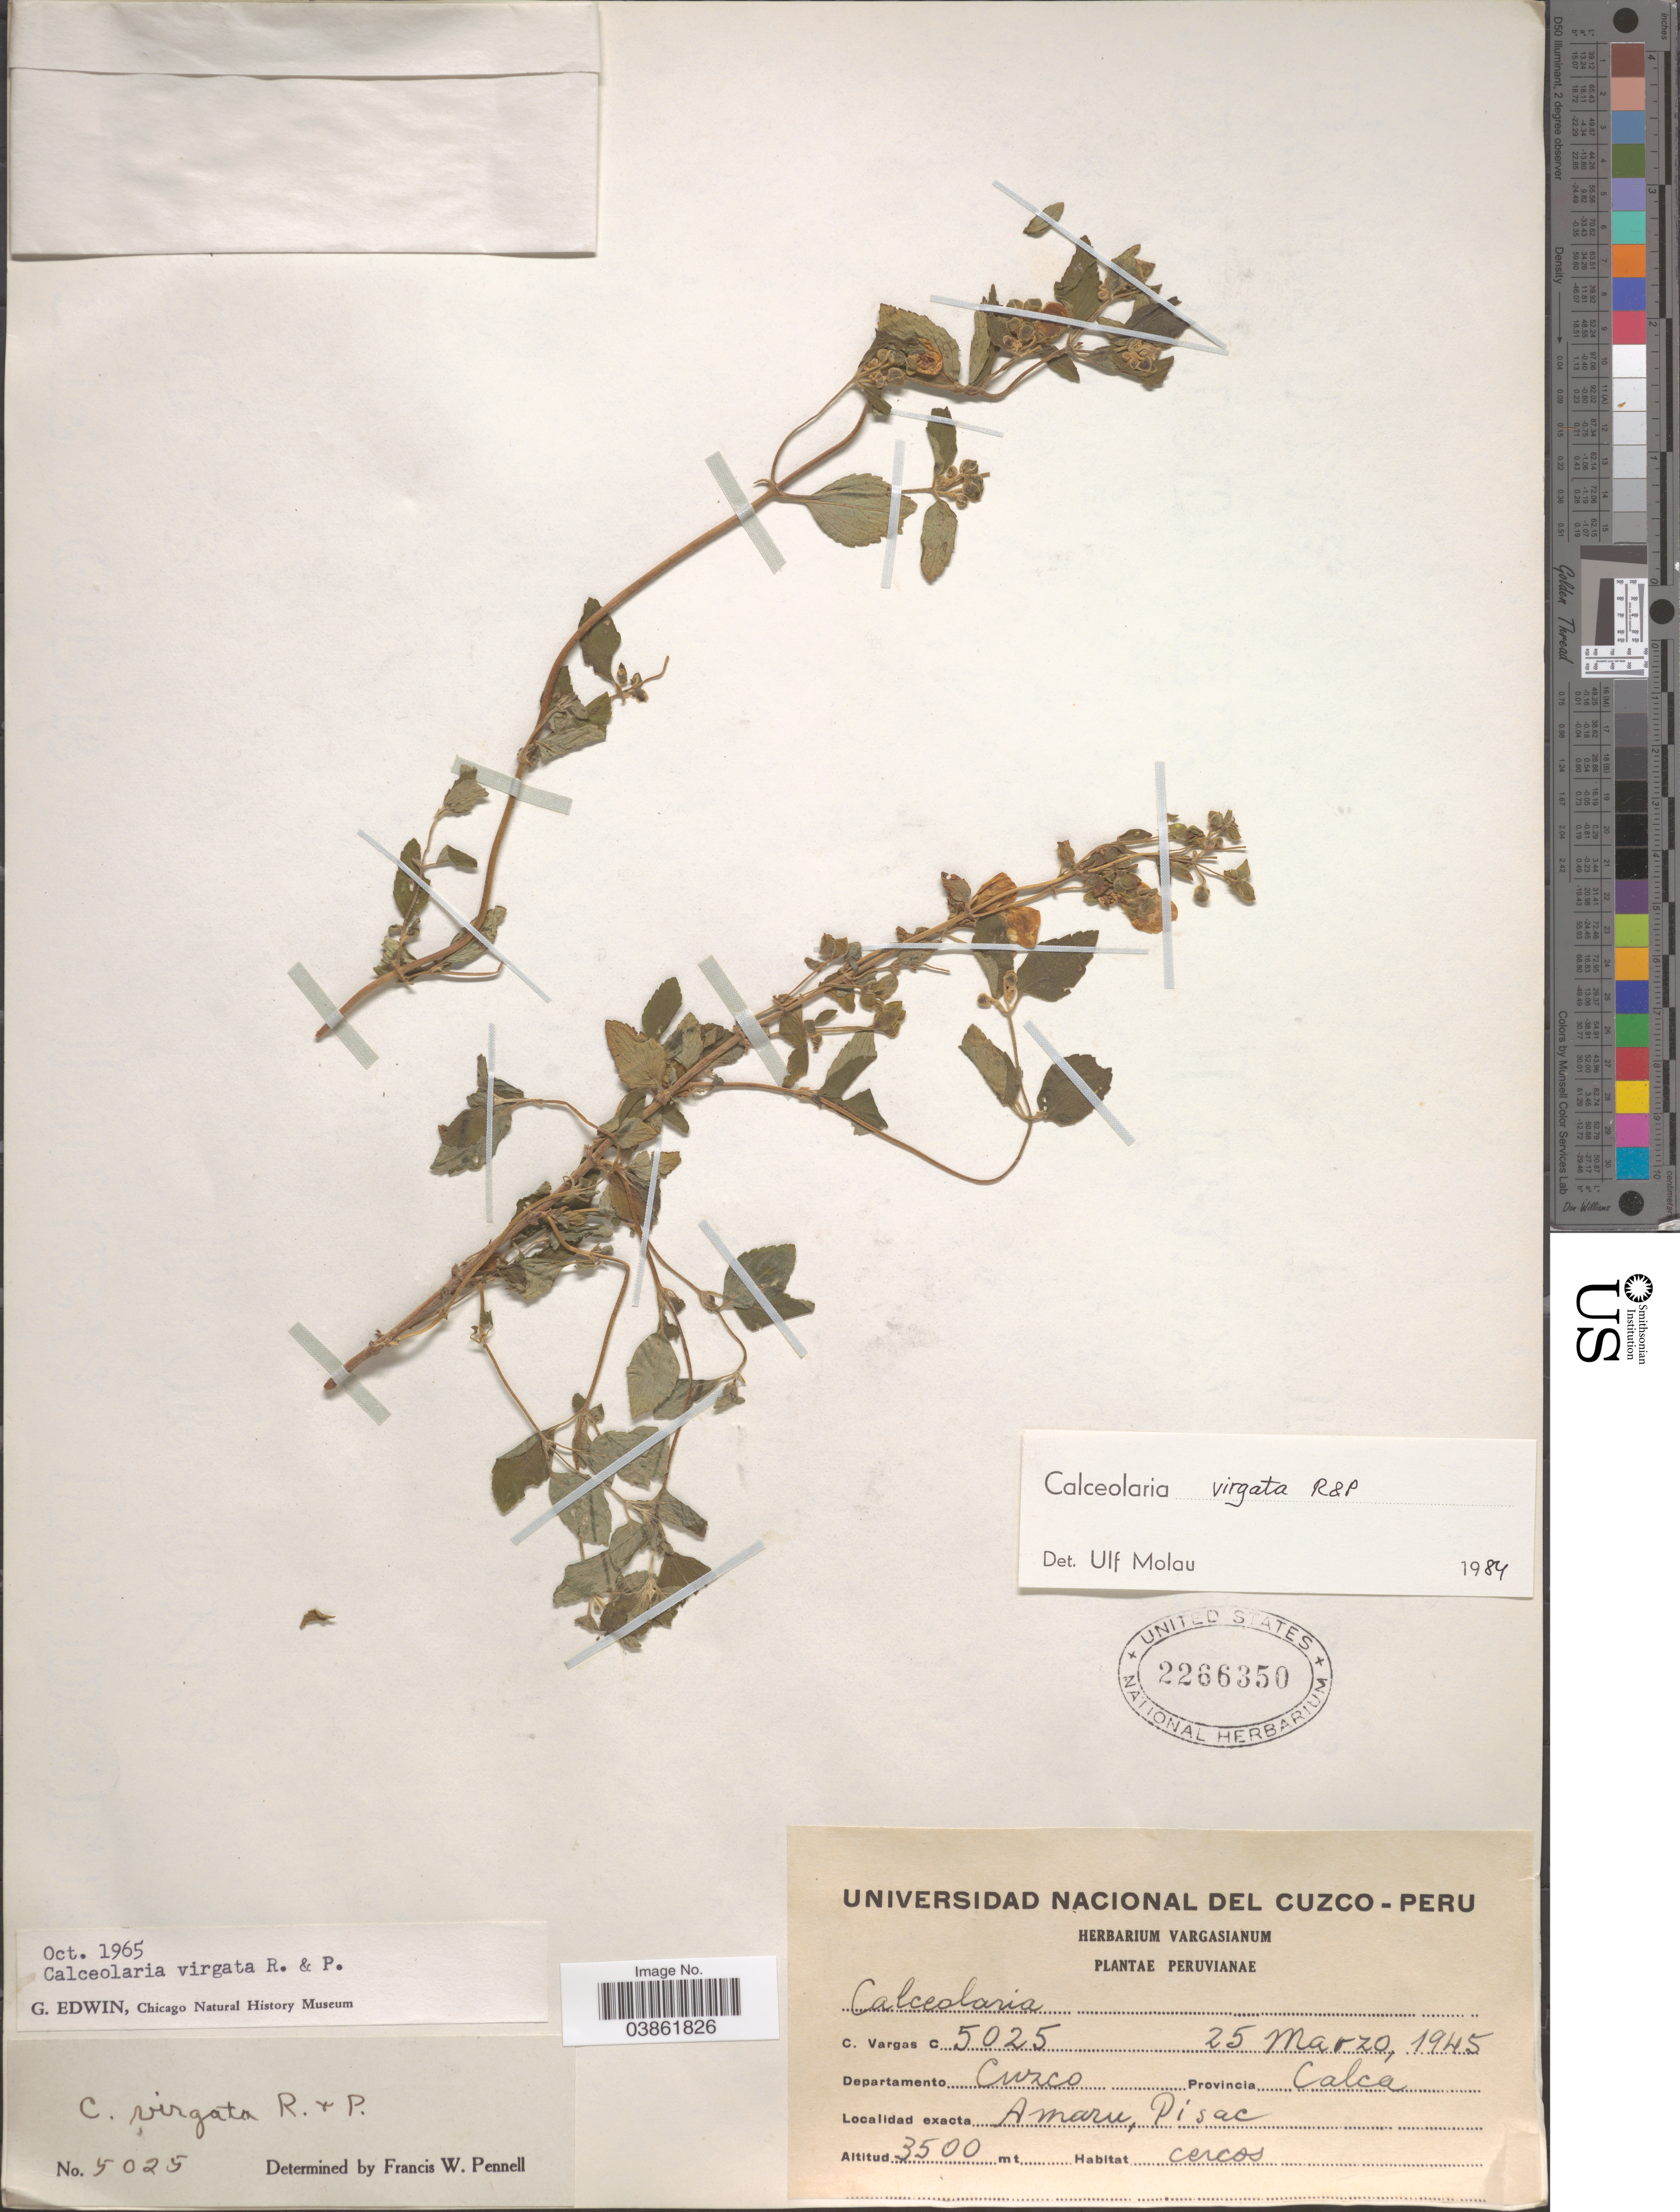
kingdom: Plantae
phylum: Tracheophyta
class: Magnoliopsida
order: Lamiales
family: Calceolariaceae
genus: Calceolaria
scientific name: Calceolaria virgata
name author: Ruiz & Pav.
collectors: C. Vargas Calderón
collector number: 5025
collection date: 1945-03-25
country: Peru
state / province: Cusco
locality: Departamento Cuzco. Provincia Calca. Amaru, Pisac.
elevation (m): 3500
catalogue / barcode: US 2266350